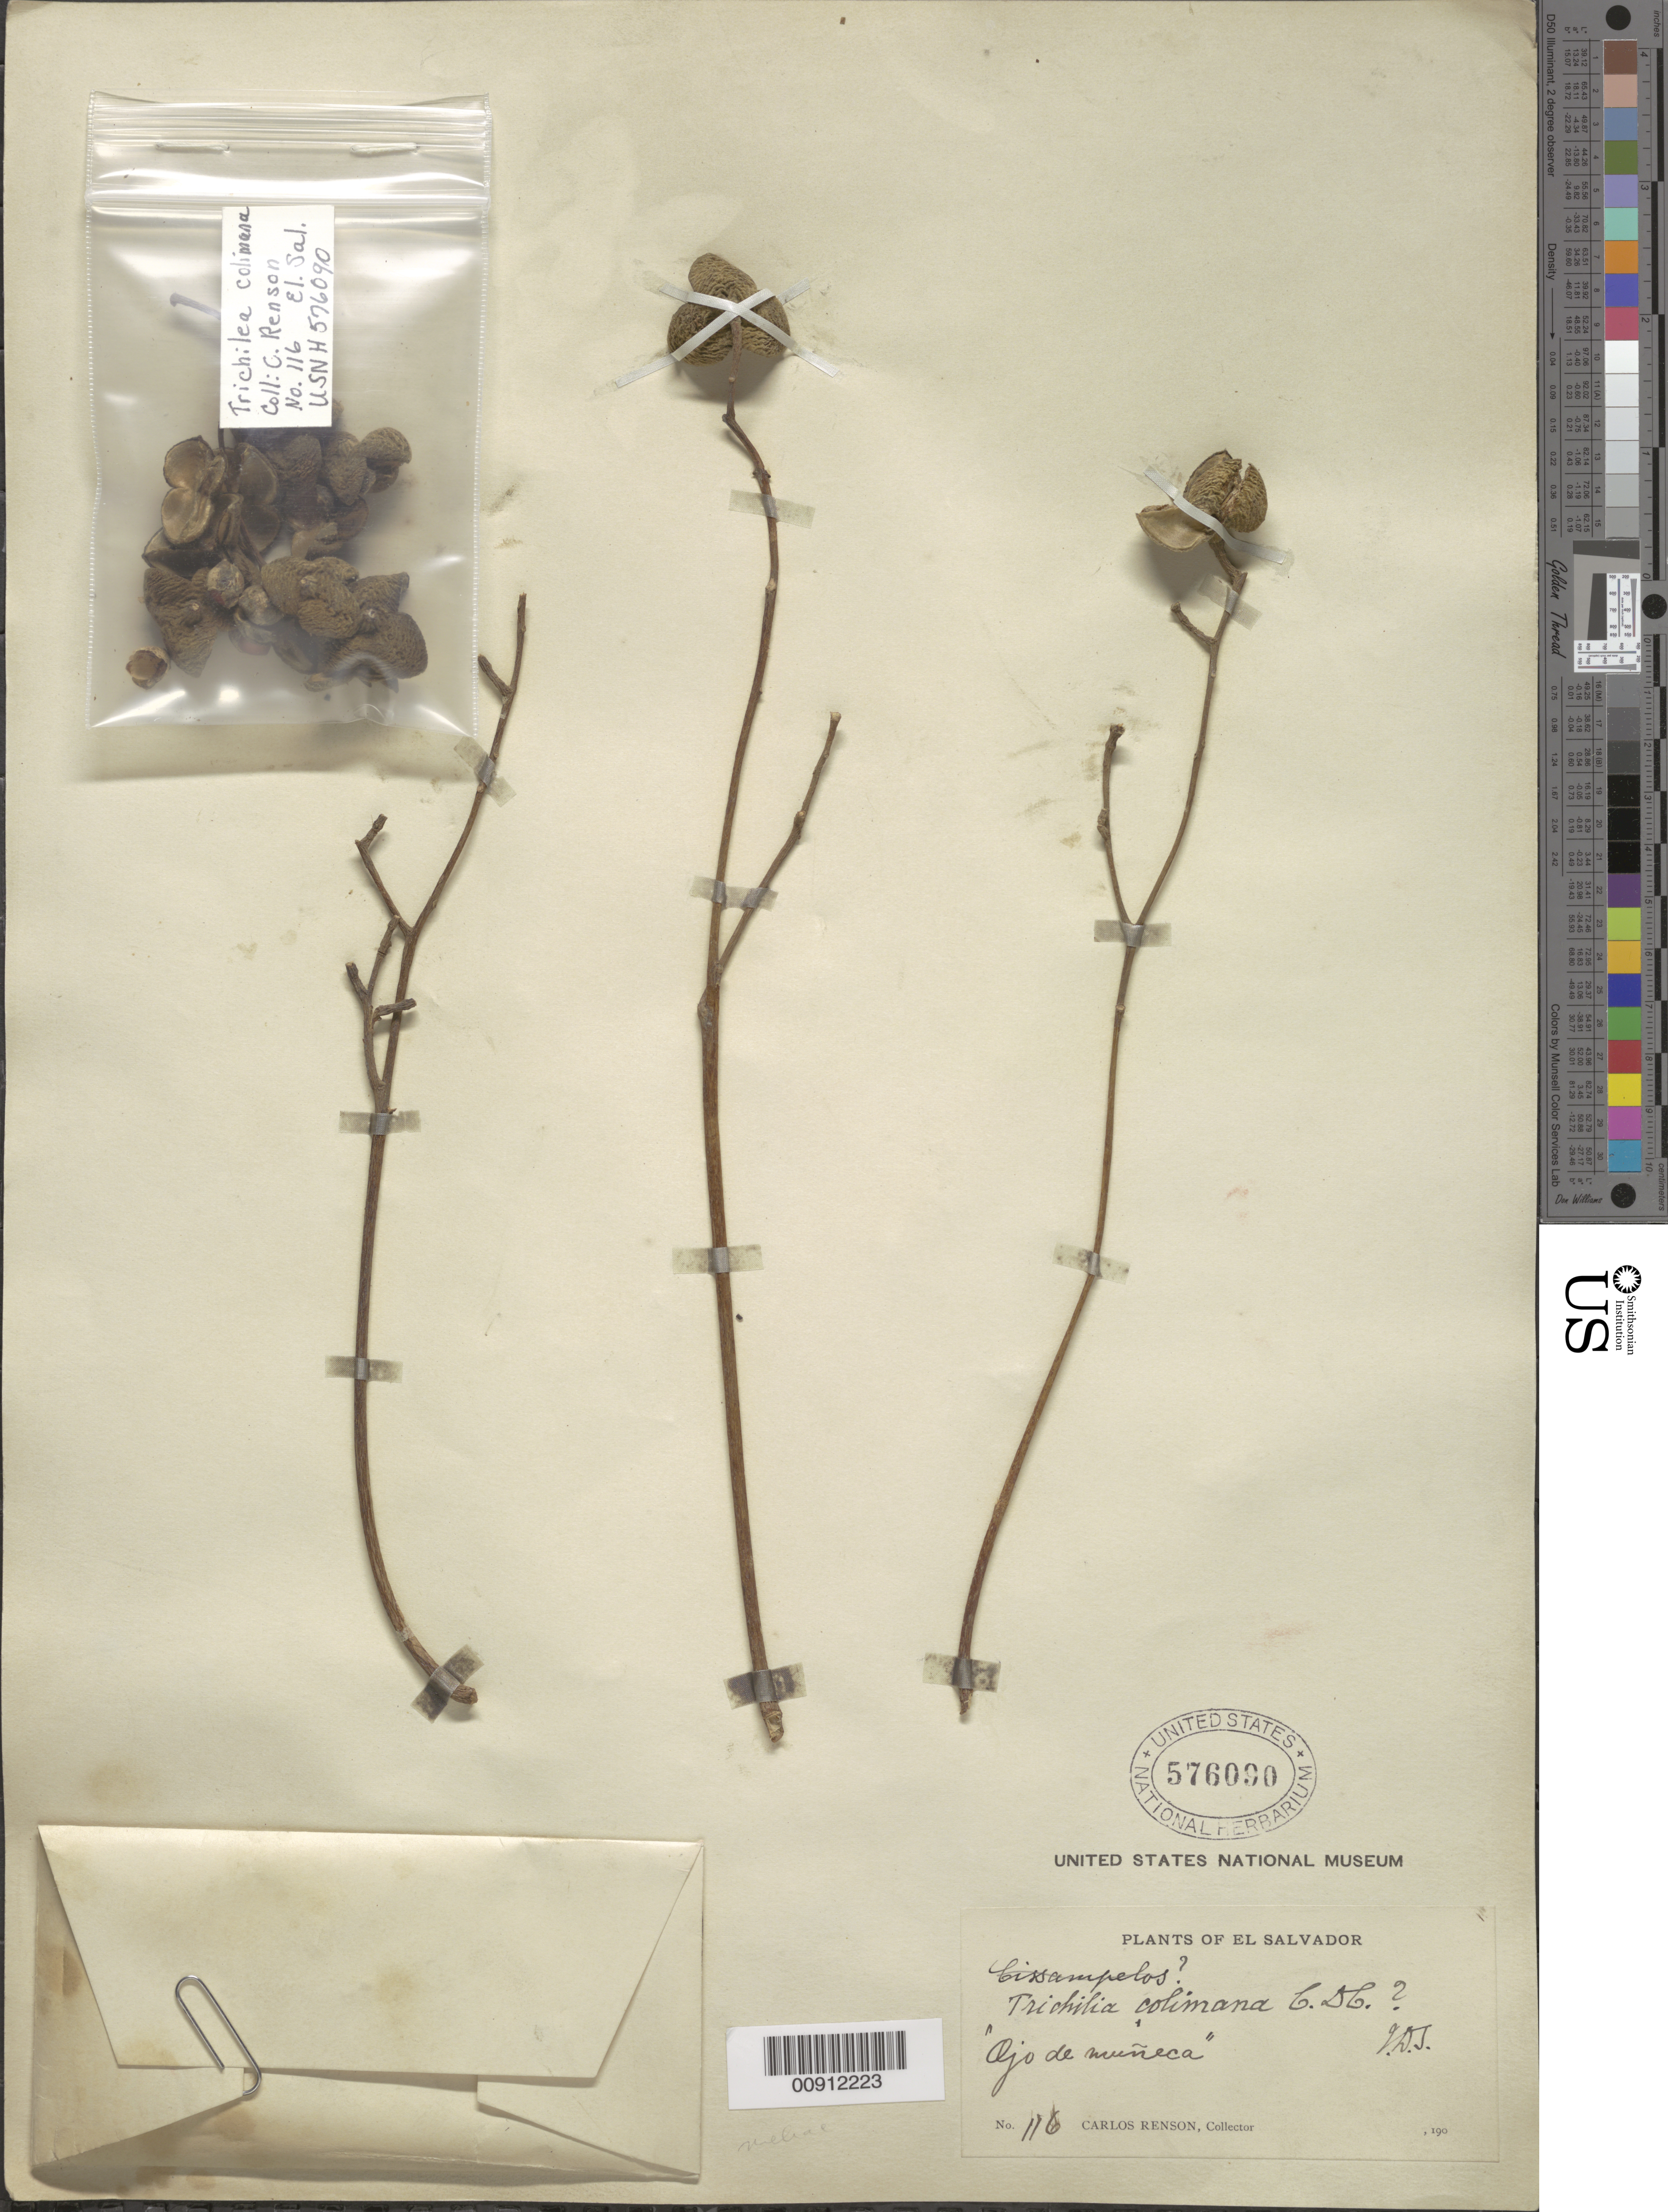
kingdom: Plantae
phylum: Tracheophyta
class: Magnoliopsida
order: Sapindales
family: Meliaceae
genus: Trichilia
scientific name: Trichilia colimana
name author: C. DC.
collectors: C. Renson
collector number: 116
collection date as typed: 190-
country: El Salvador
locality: El Salvador.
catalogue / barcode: US 576090